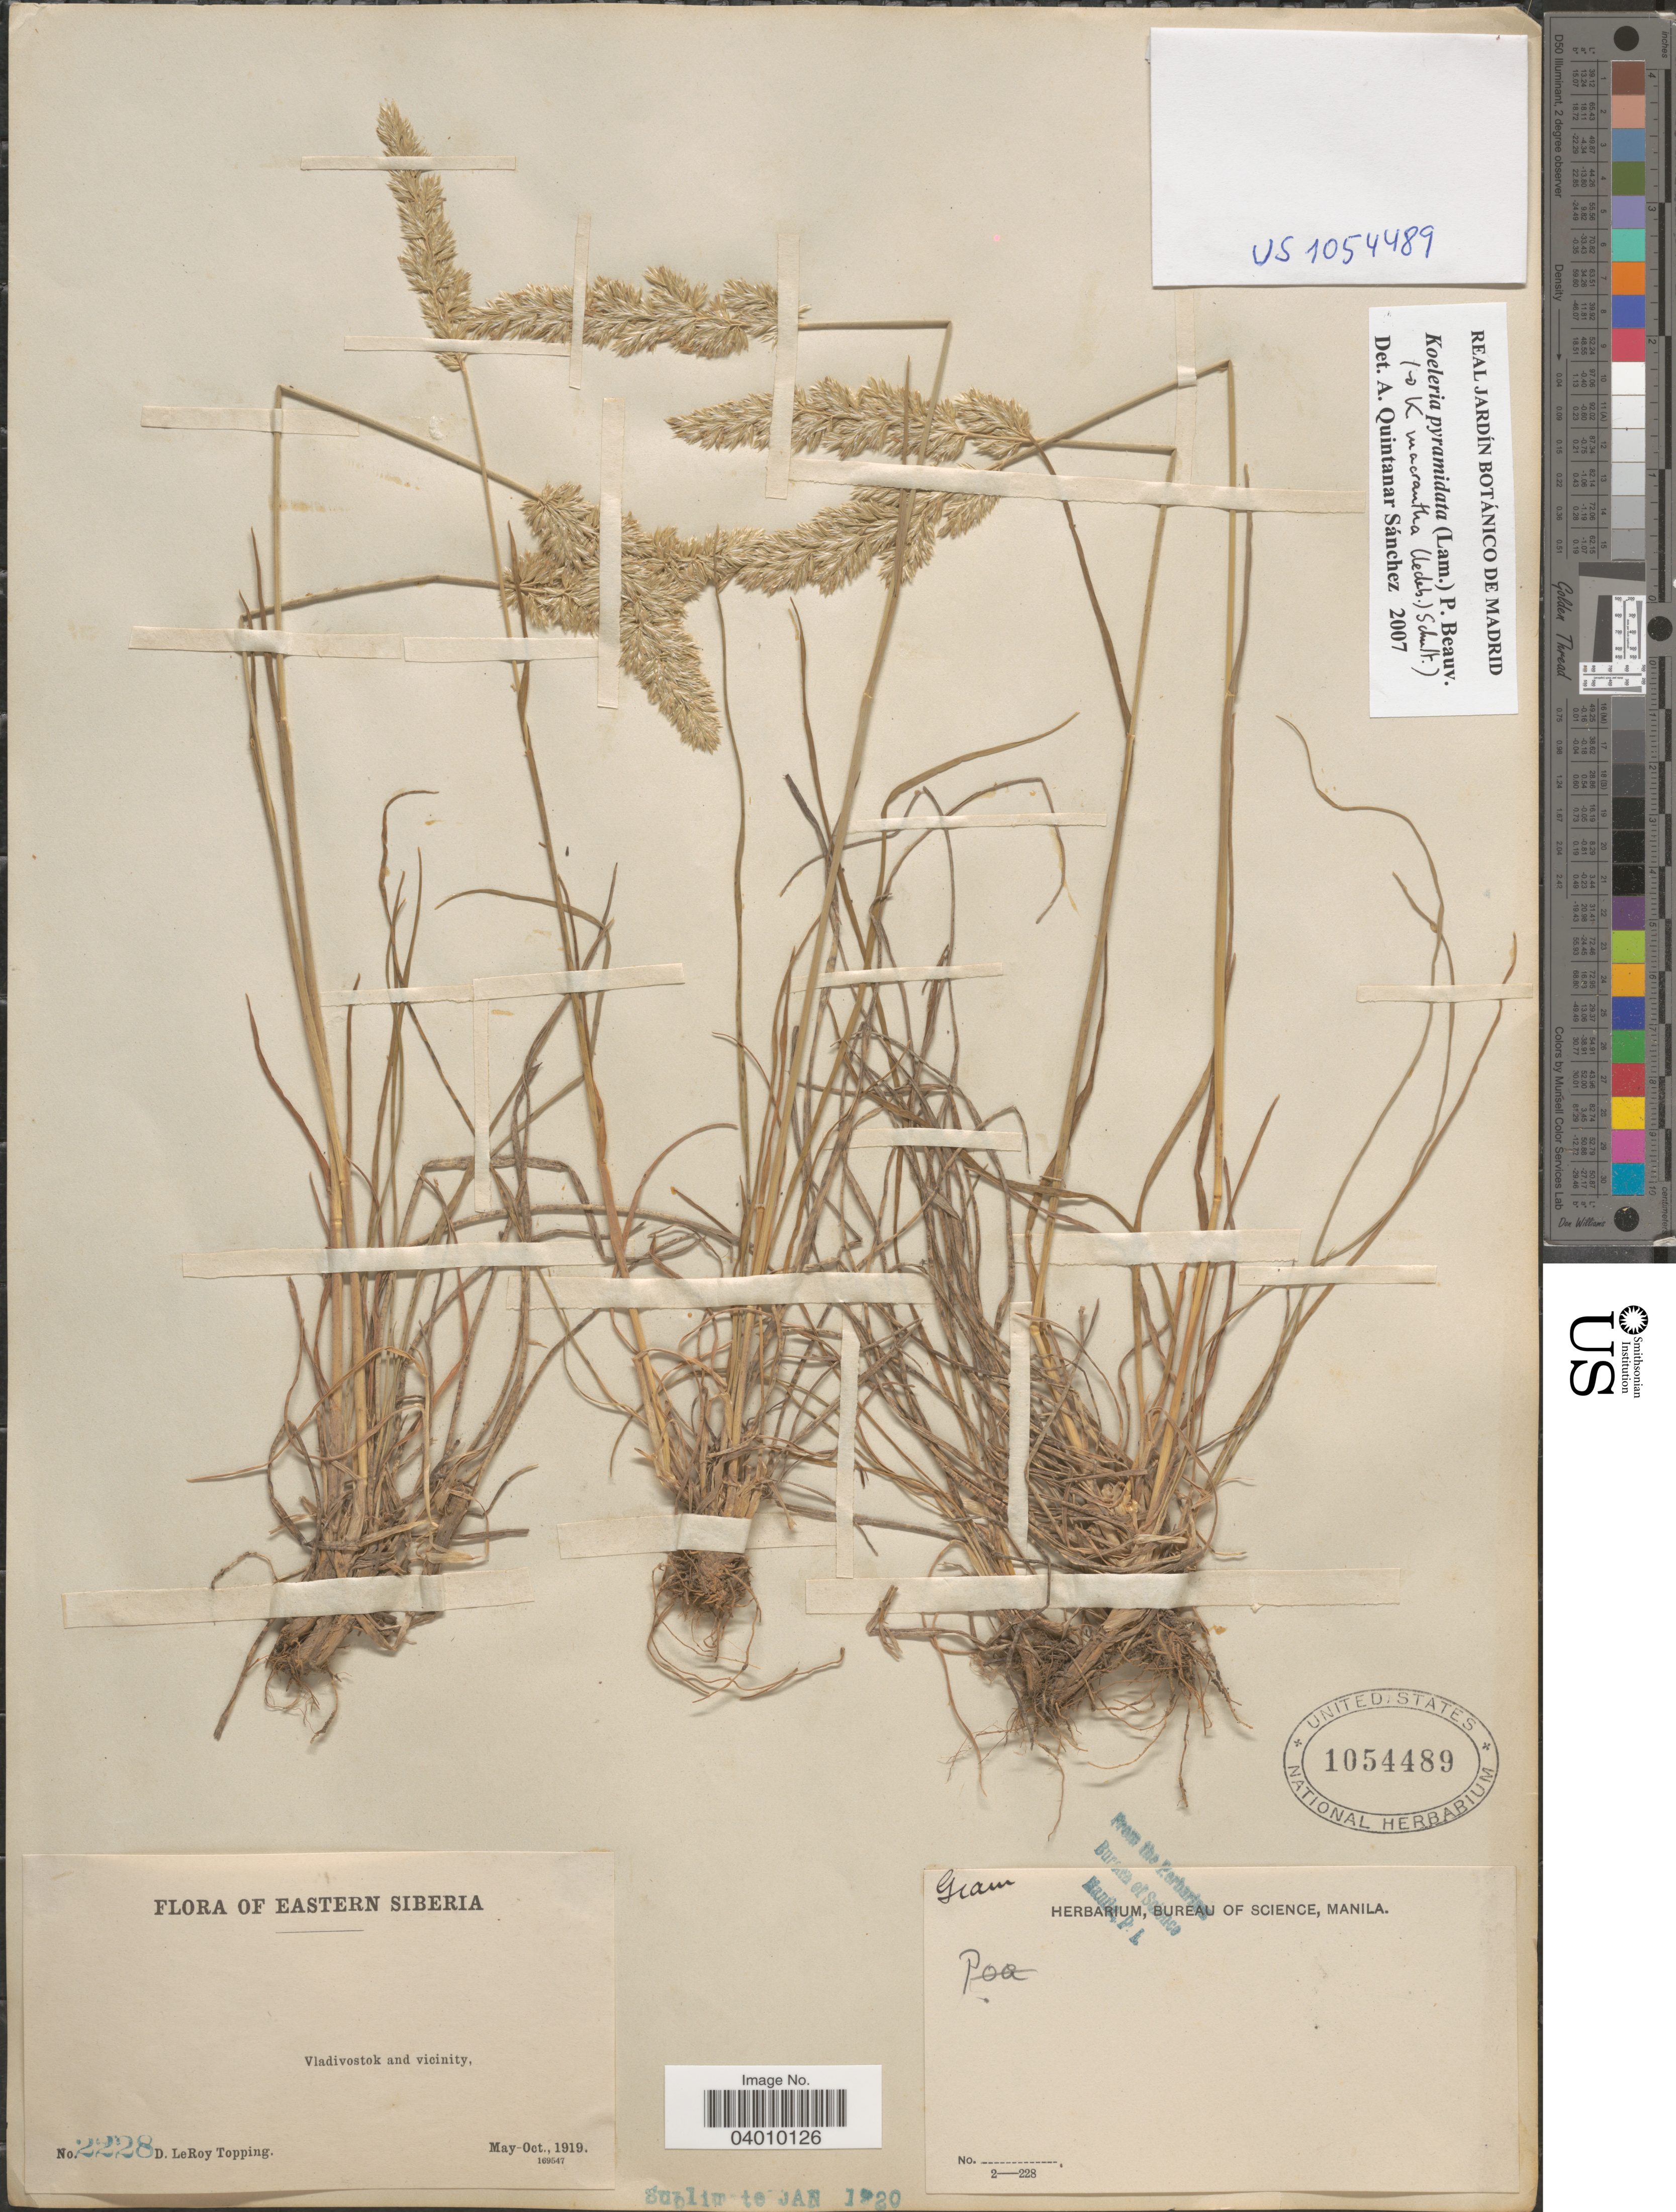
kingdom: Plantae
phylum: Tracheophyta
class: Liliopsida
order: Poales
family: Poaceae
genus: Koeleria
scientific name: Koeleria pyramidata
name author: (Lam.) P. Beauv.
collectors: D. L. Topping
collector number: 2228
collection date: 1919-05/1919-10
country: Russian Federation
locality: Eastern Siberia. Vladivostok and vicinity.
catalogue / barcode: US 1054489